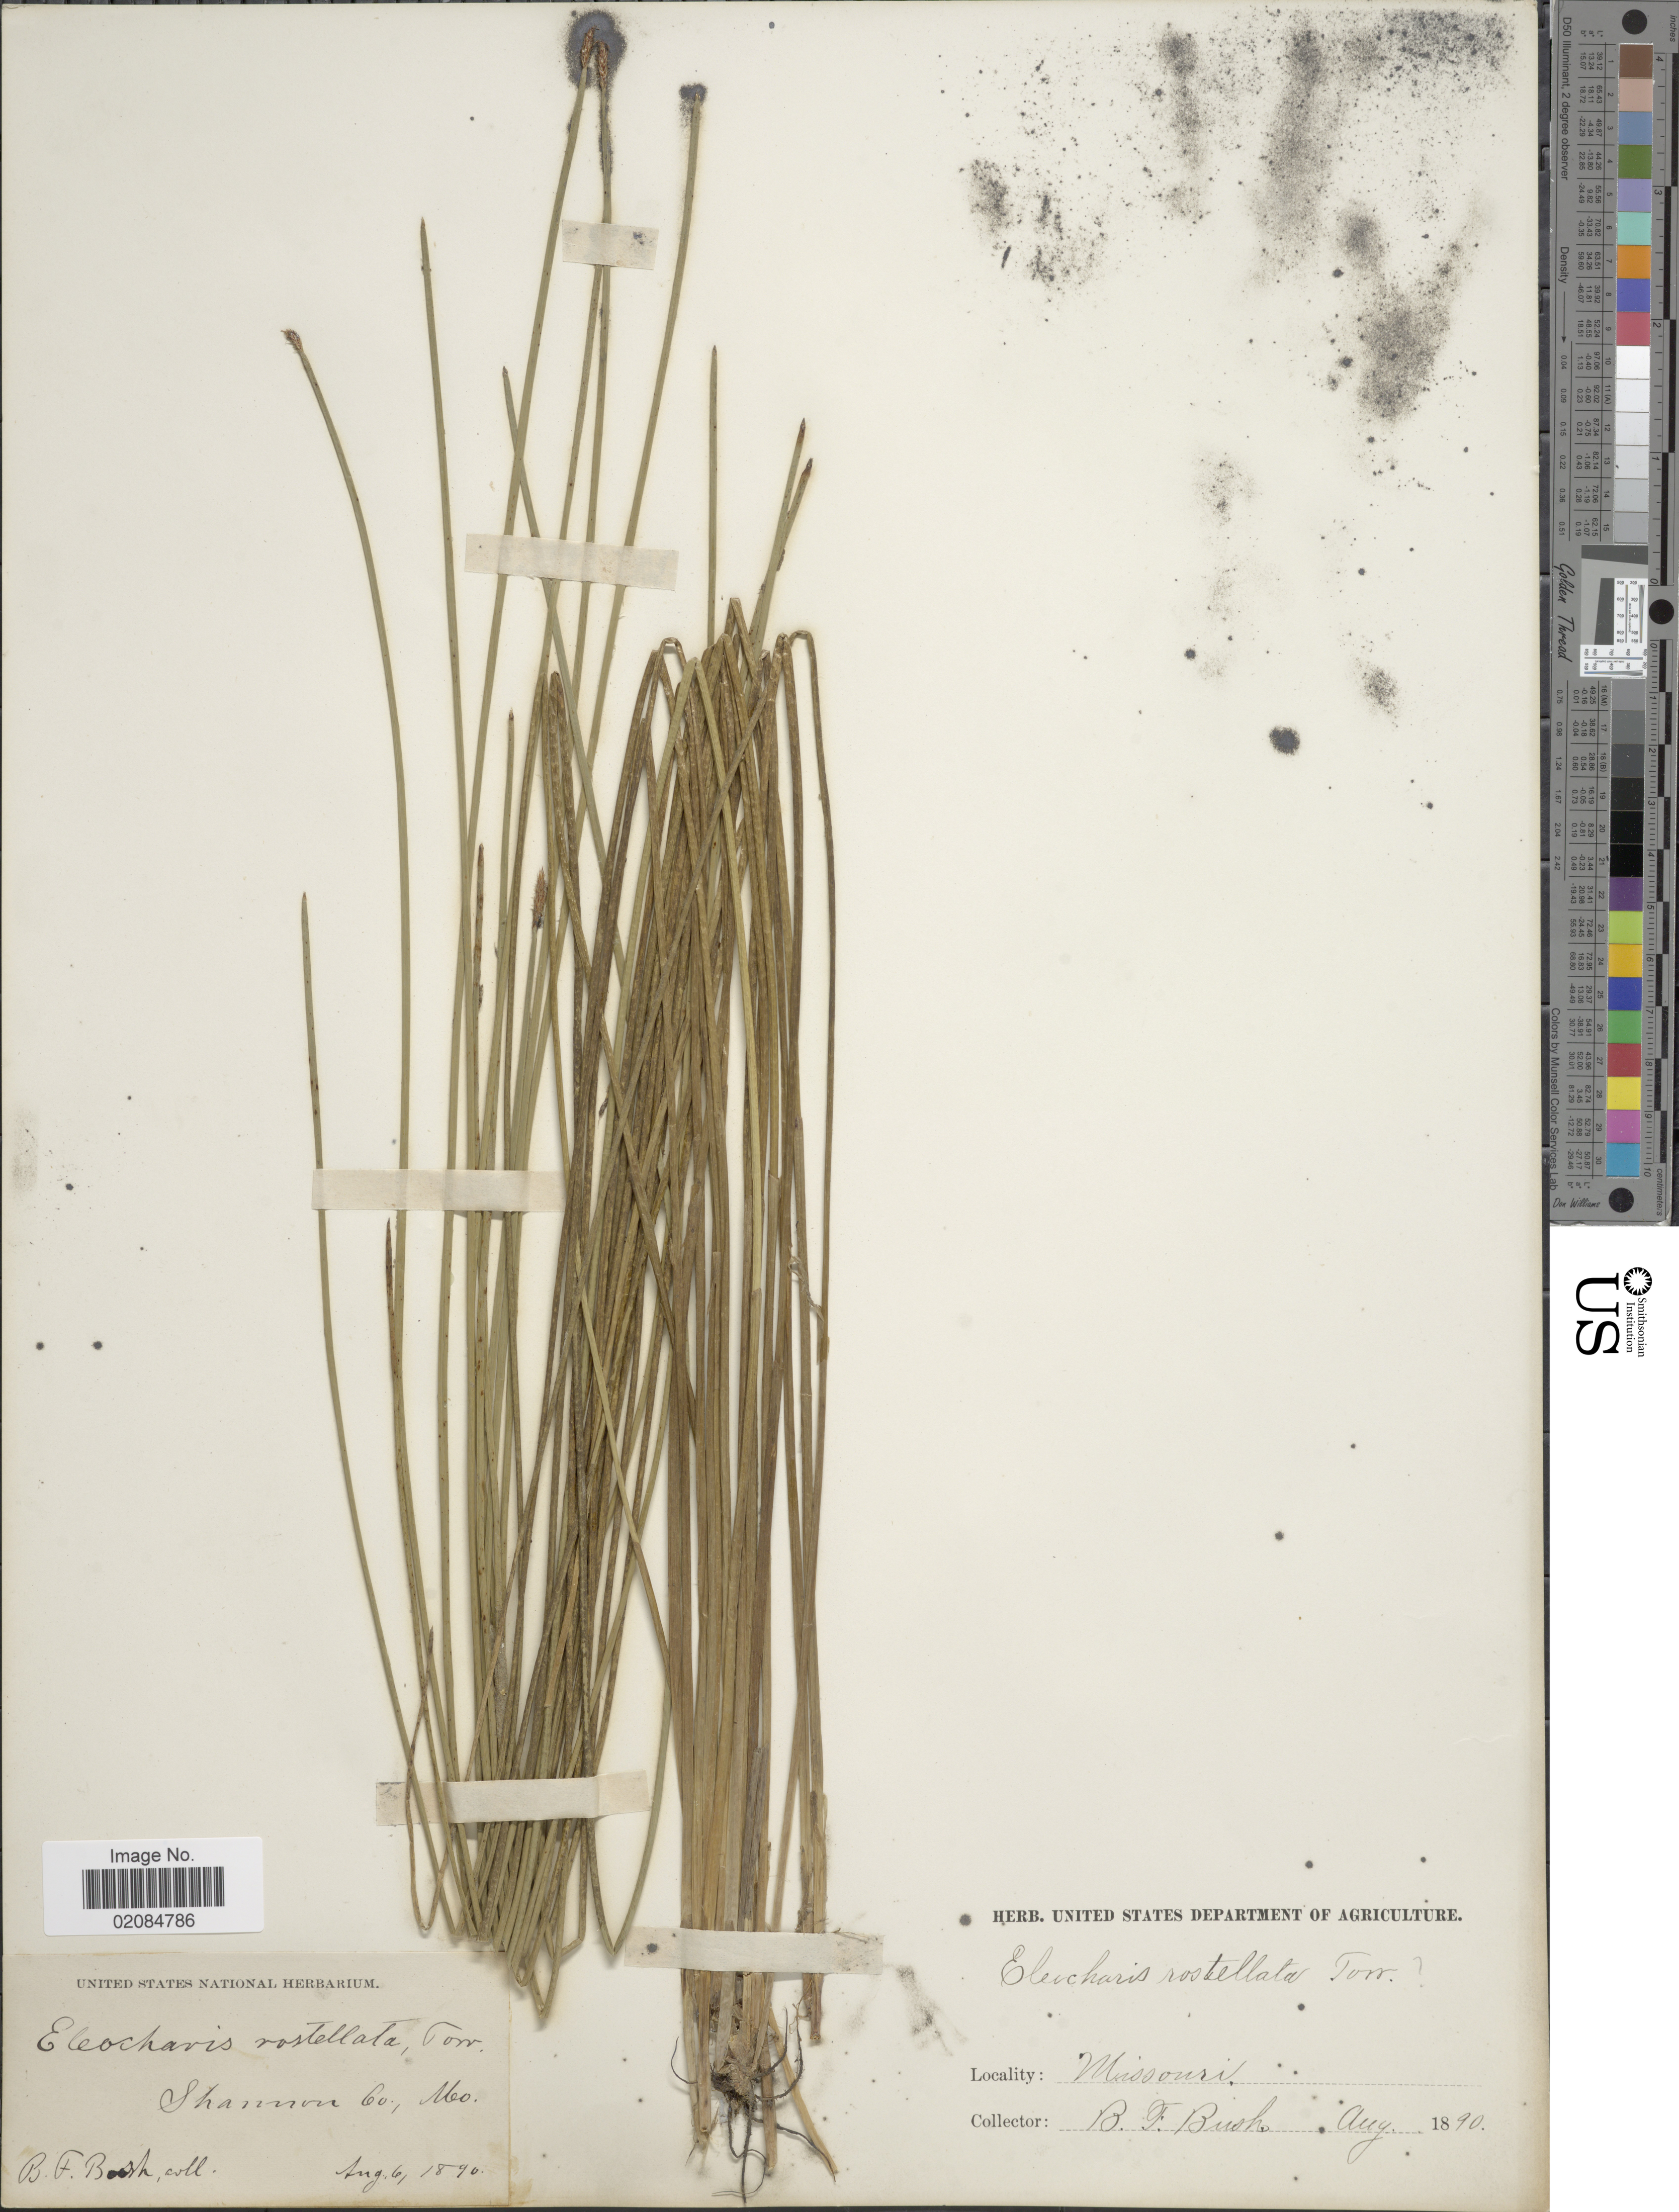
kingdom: Plantae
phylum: Tracheophyta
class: Liliopsida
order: Poales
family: Cyperaceae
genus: Eleocharis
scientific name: Eleocharis palustris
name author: (L.) Roem. & Schult.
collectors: B. F. Bush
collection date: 1890-08-06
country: United States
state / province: Missouri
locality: Shannon Co., Mo.